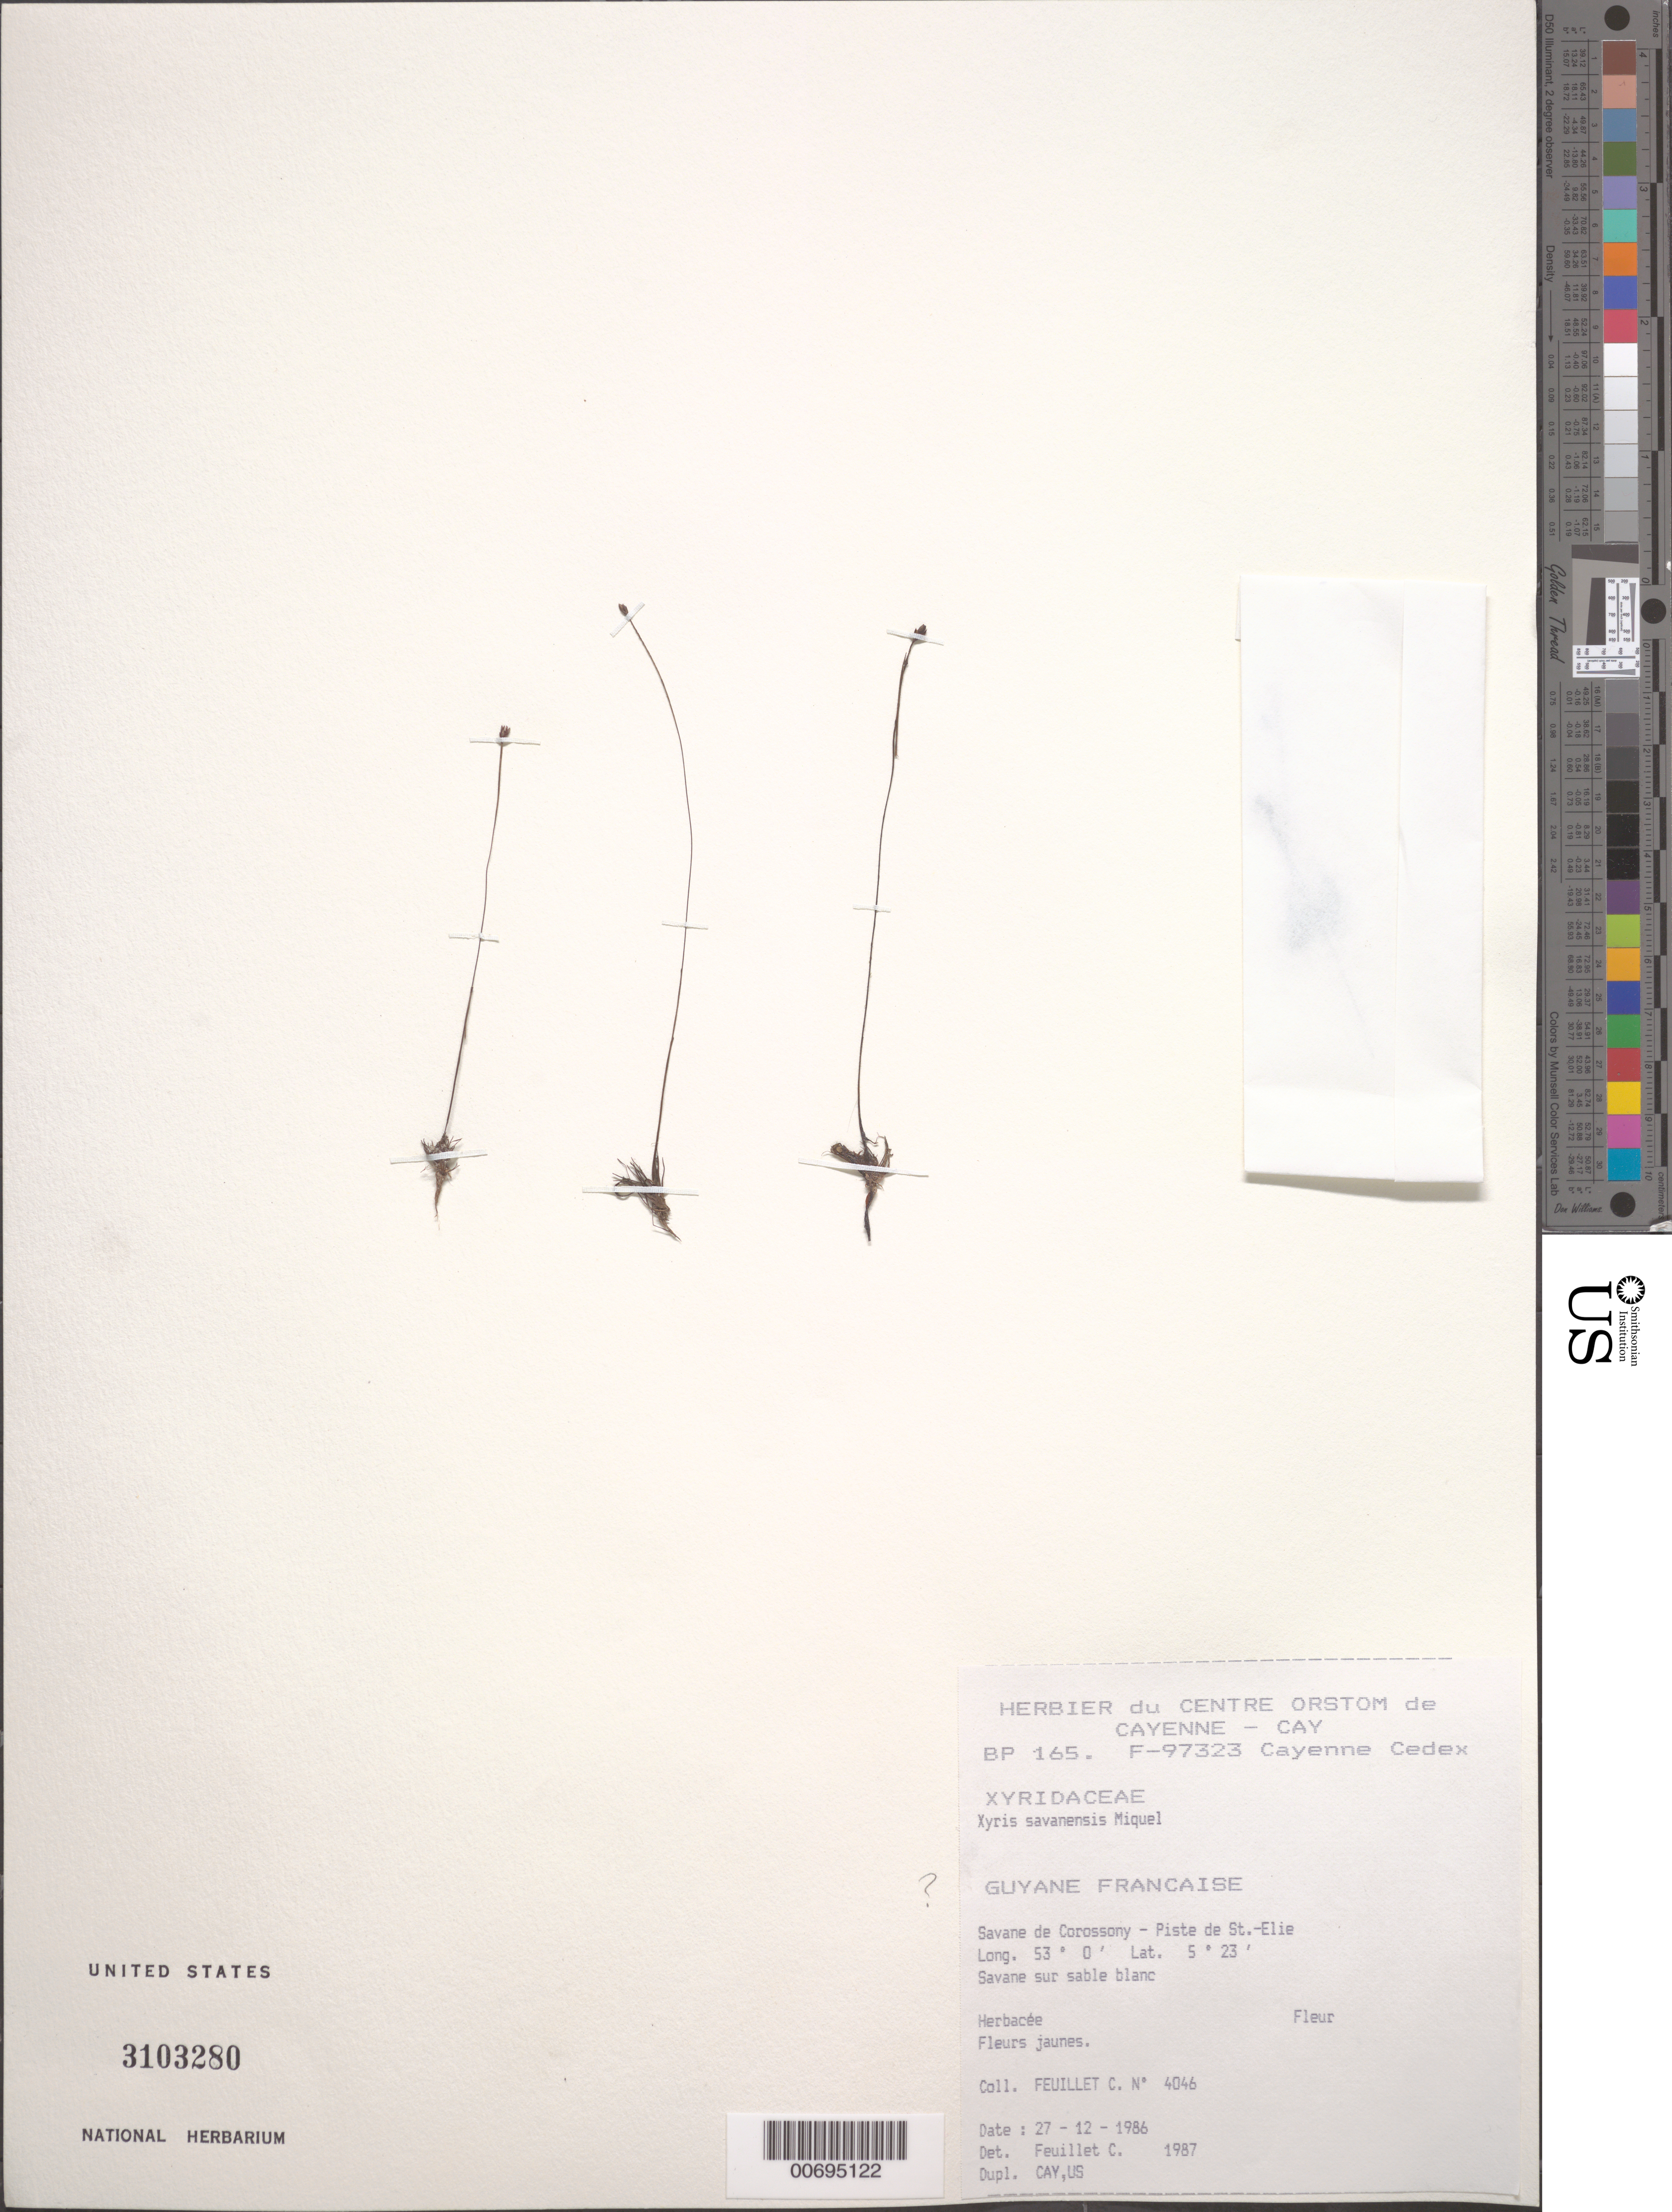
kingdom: Plantae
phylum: Tracheophyta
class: Liliopsida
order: Poales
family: Xyridaceae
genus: Xyris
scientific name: Xyris savanensis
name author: Miq.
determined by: Feuillet, C.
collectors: C. Feuillet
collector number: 4046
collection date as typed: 27-Dec-86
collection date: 1986-12-27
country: French Guiana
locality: Savane de Corossony, Piste de Saint-Élie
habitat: Savanna, white sand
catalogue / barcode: US 3103280